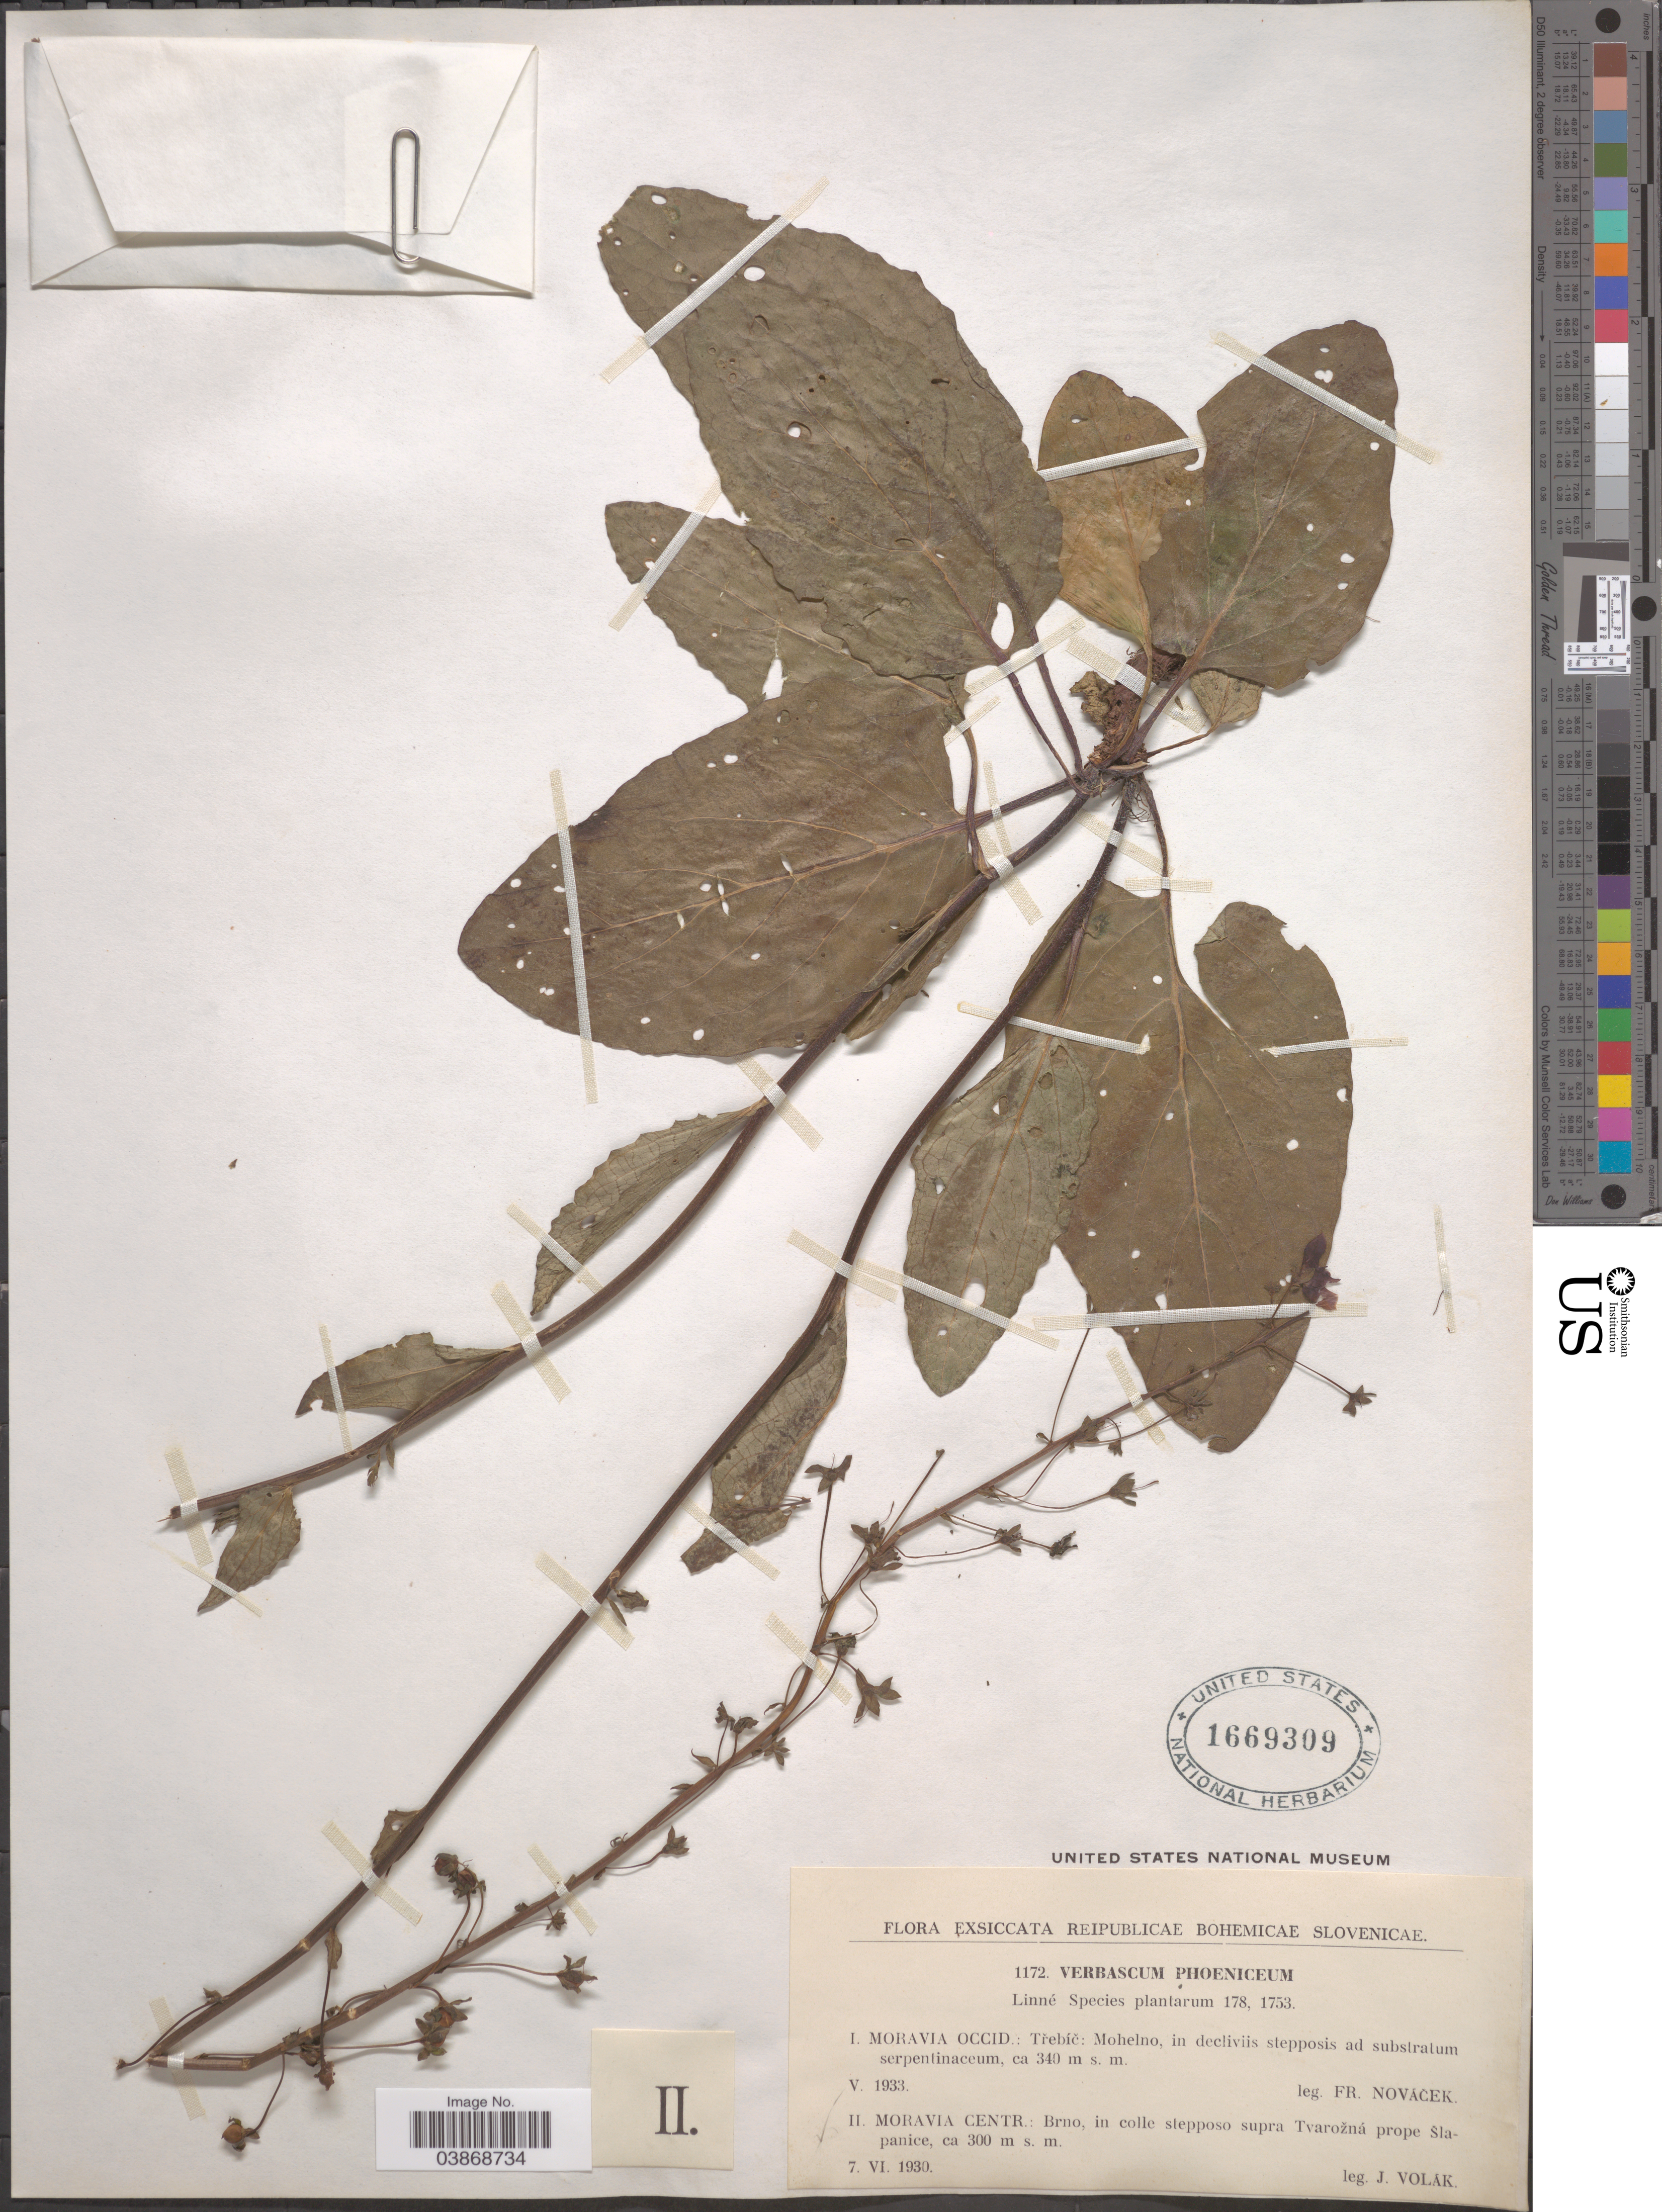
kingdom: Plantae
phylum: Tracheophyta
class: Magnoliopsida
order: Lamiales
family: Scrophulariaceae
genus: Verbascum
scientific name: Verbascum phoeniceum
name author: L.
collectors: J. Volak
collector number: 1172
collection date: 1930-06-07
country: Czechia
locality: Moravia Centr.: Brno, in colle stepposo supra Tvarožná prope Slapanice.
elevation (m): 300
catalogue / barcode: US 1669309